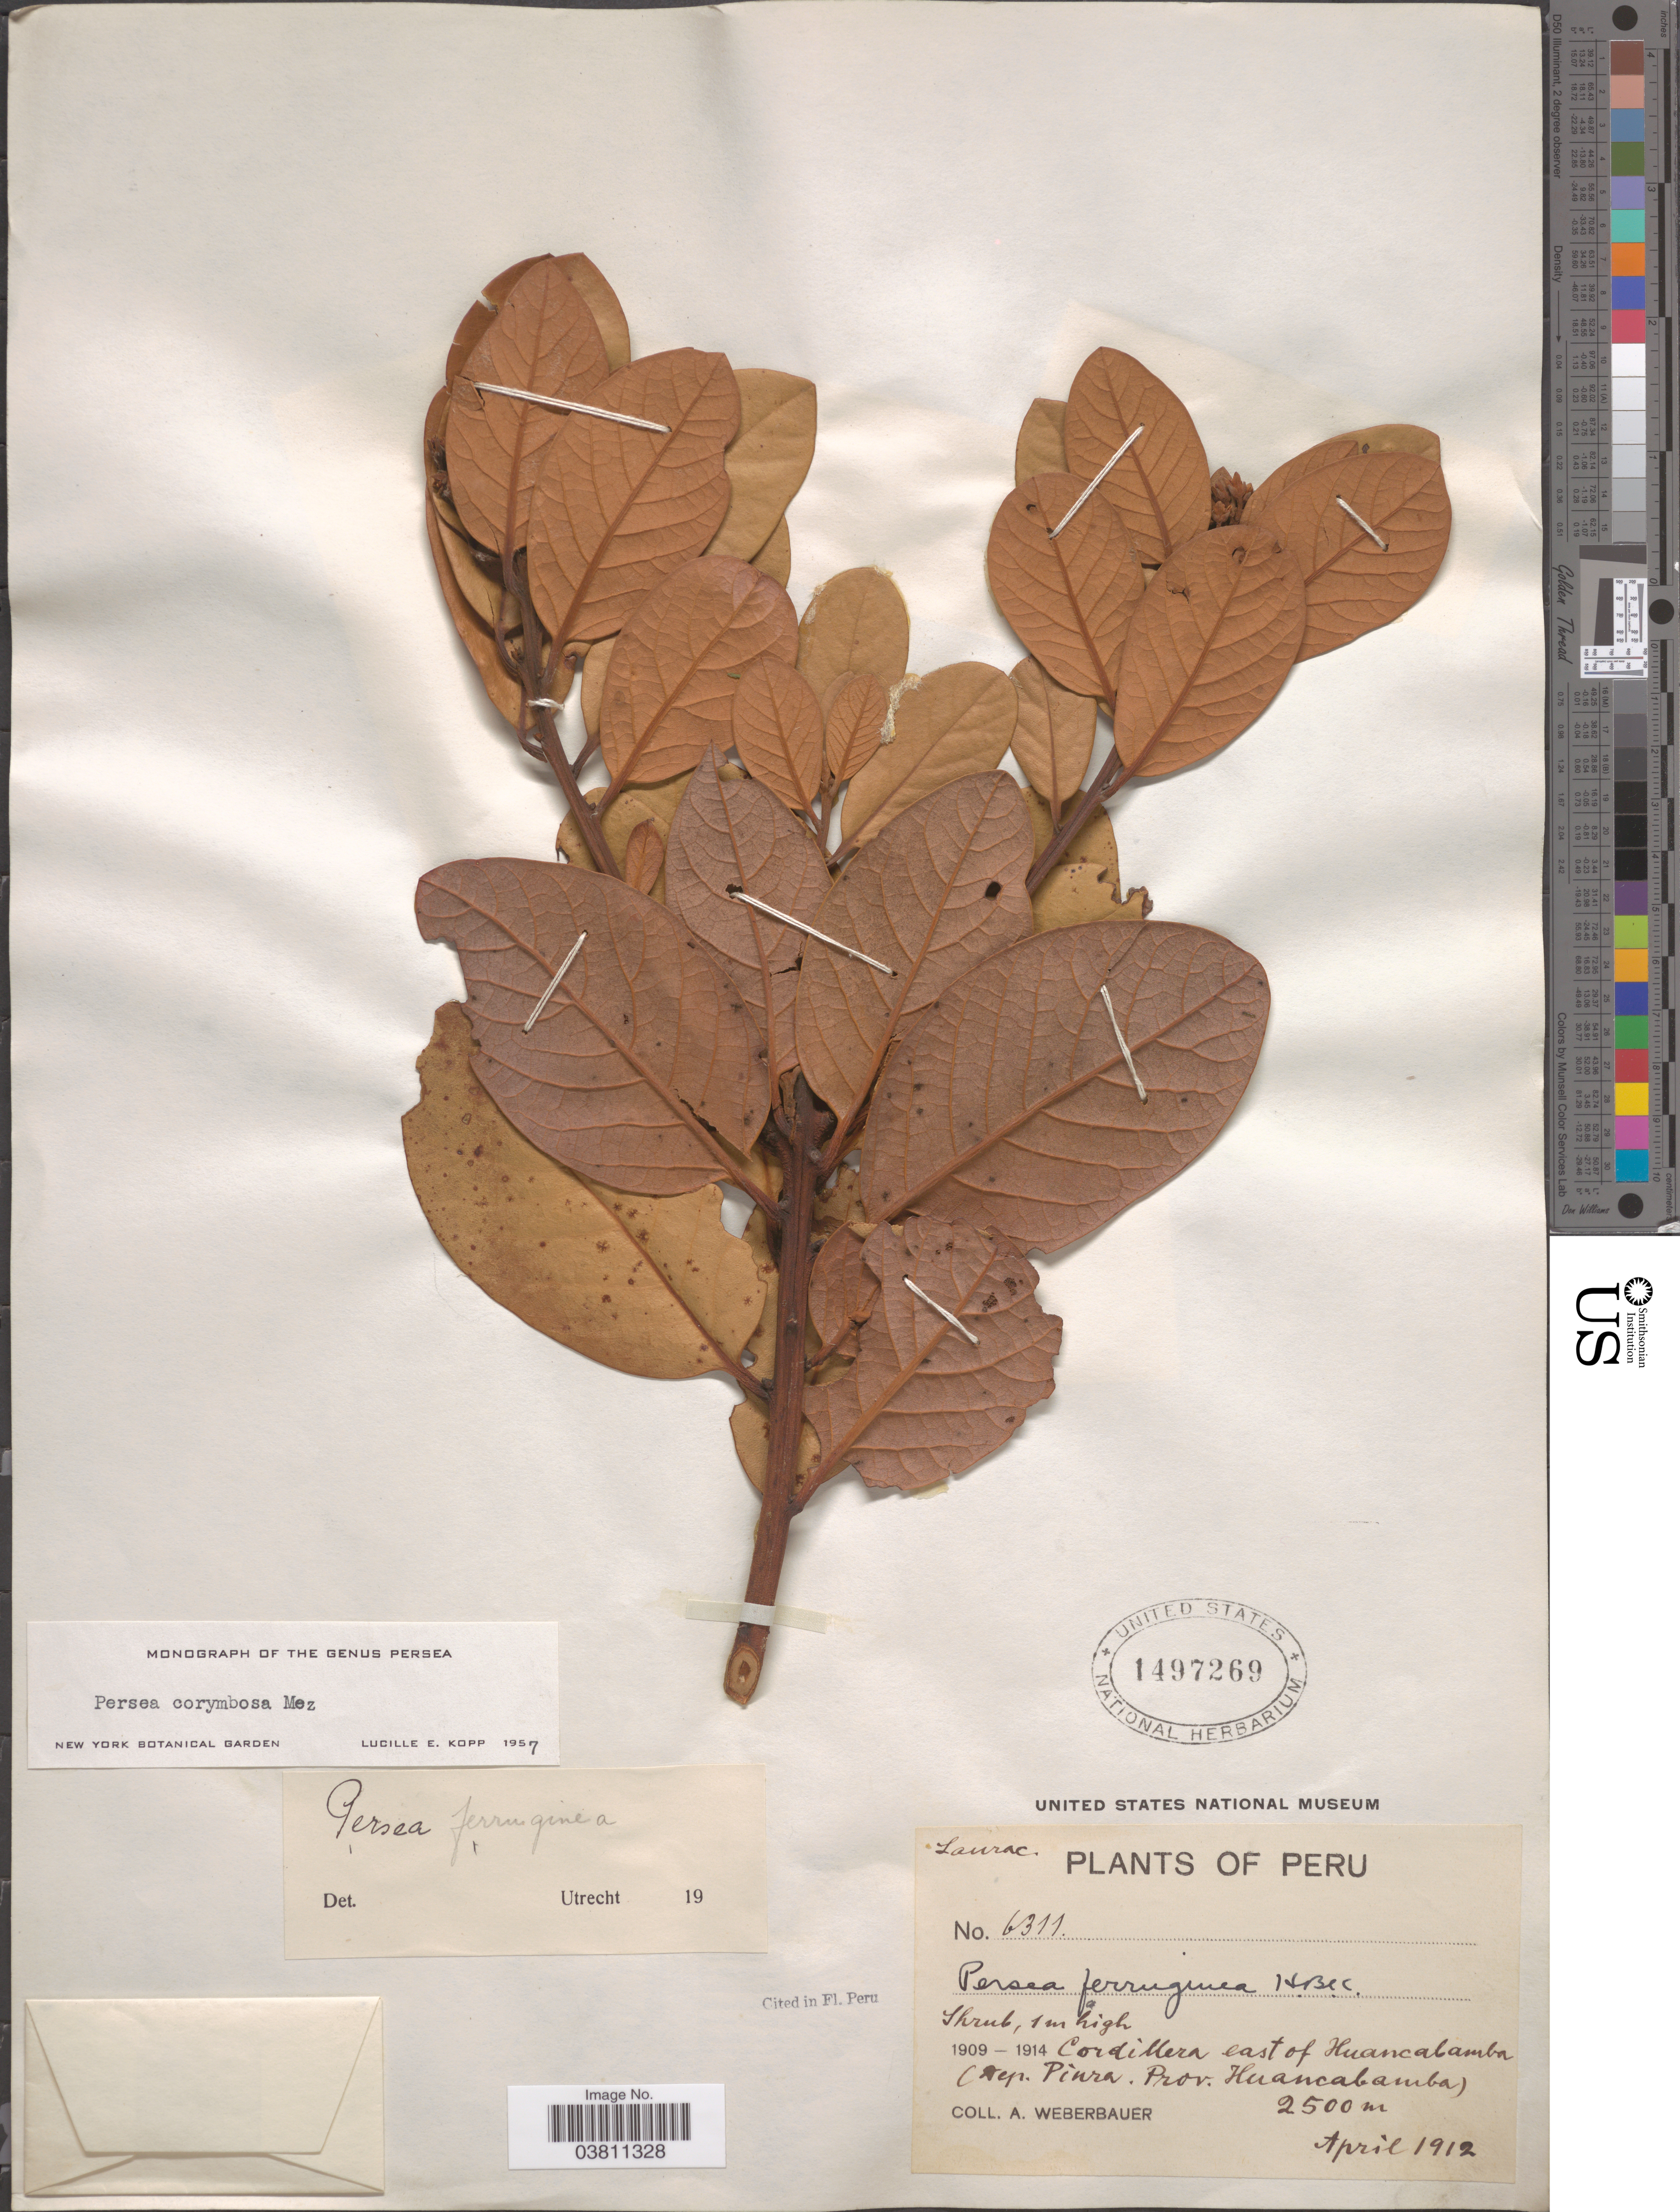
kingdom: Plantae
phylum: Tracheophyta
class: Magnoliopsida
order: Laurales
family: Lauraceae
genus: Persea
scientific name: Persea corymbosa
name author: Mez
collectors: A. Weberbauer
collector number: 6311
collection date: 1912-04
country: Peru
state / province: Piura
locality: Cordillera east of Huancabamba (Dep. Piura. Prov. Huancabamba).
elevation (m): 2500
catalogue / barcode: US 1497269